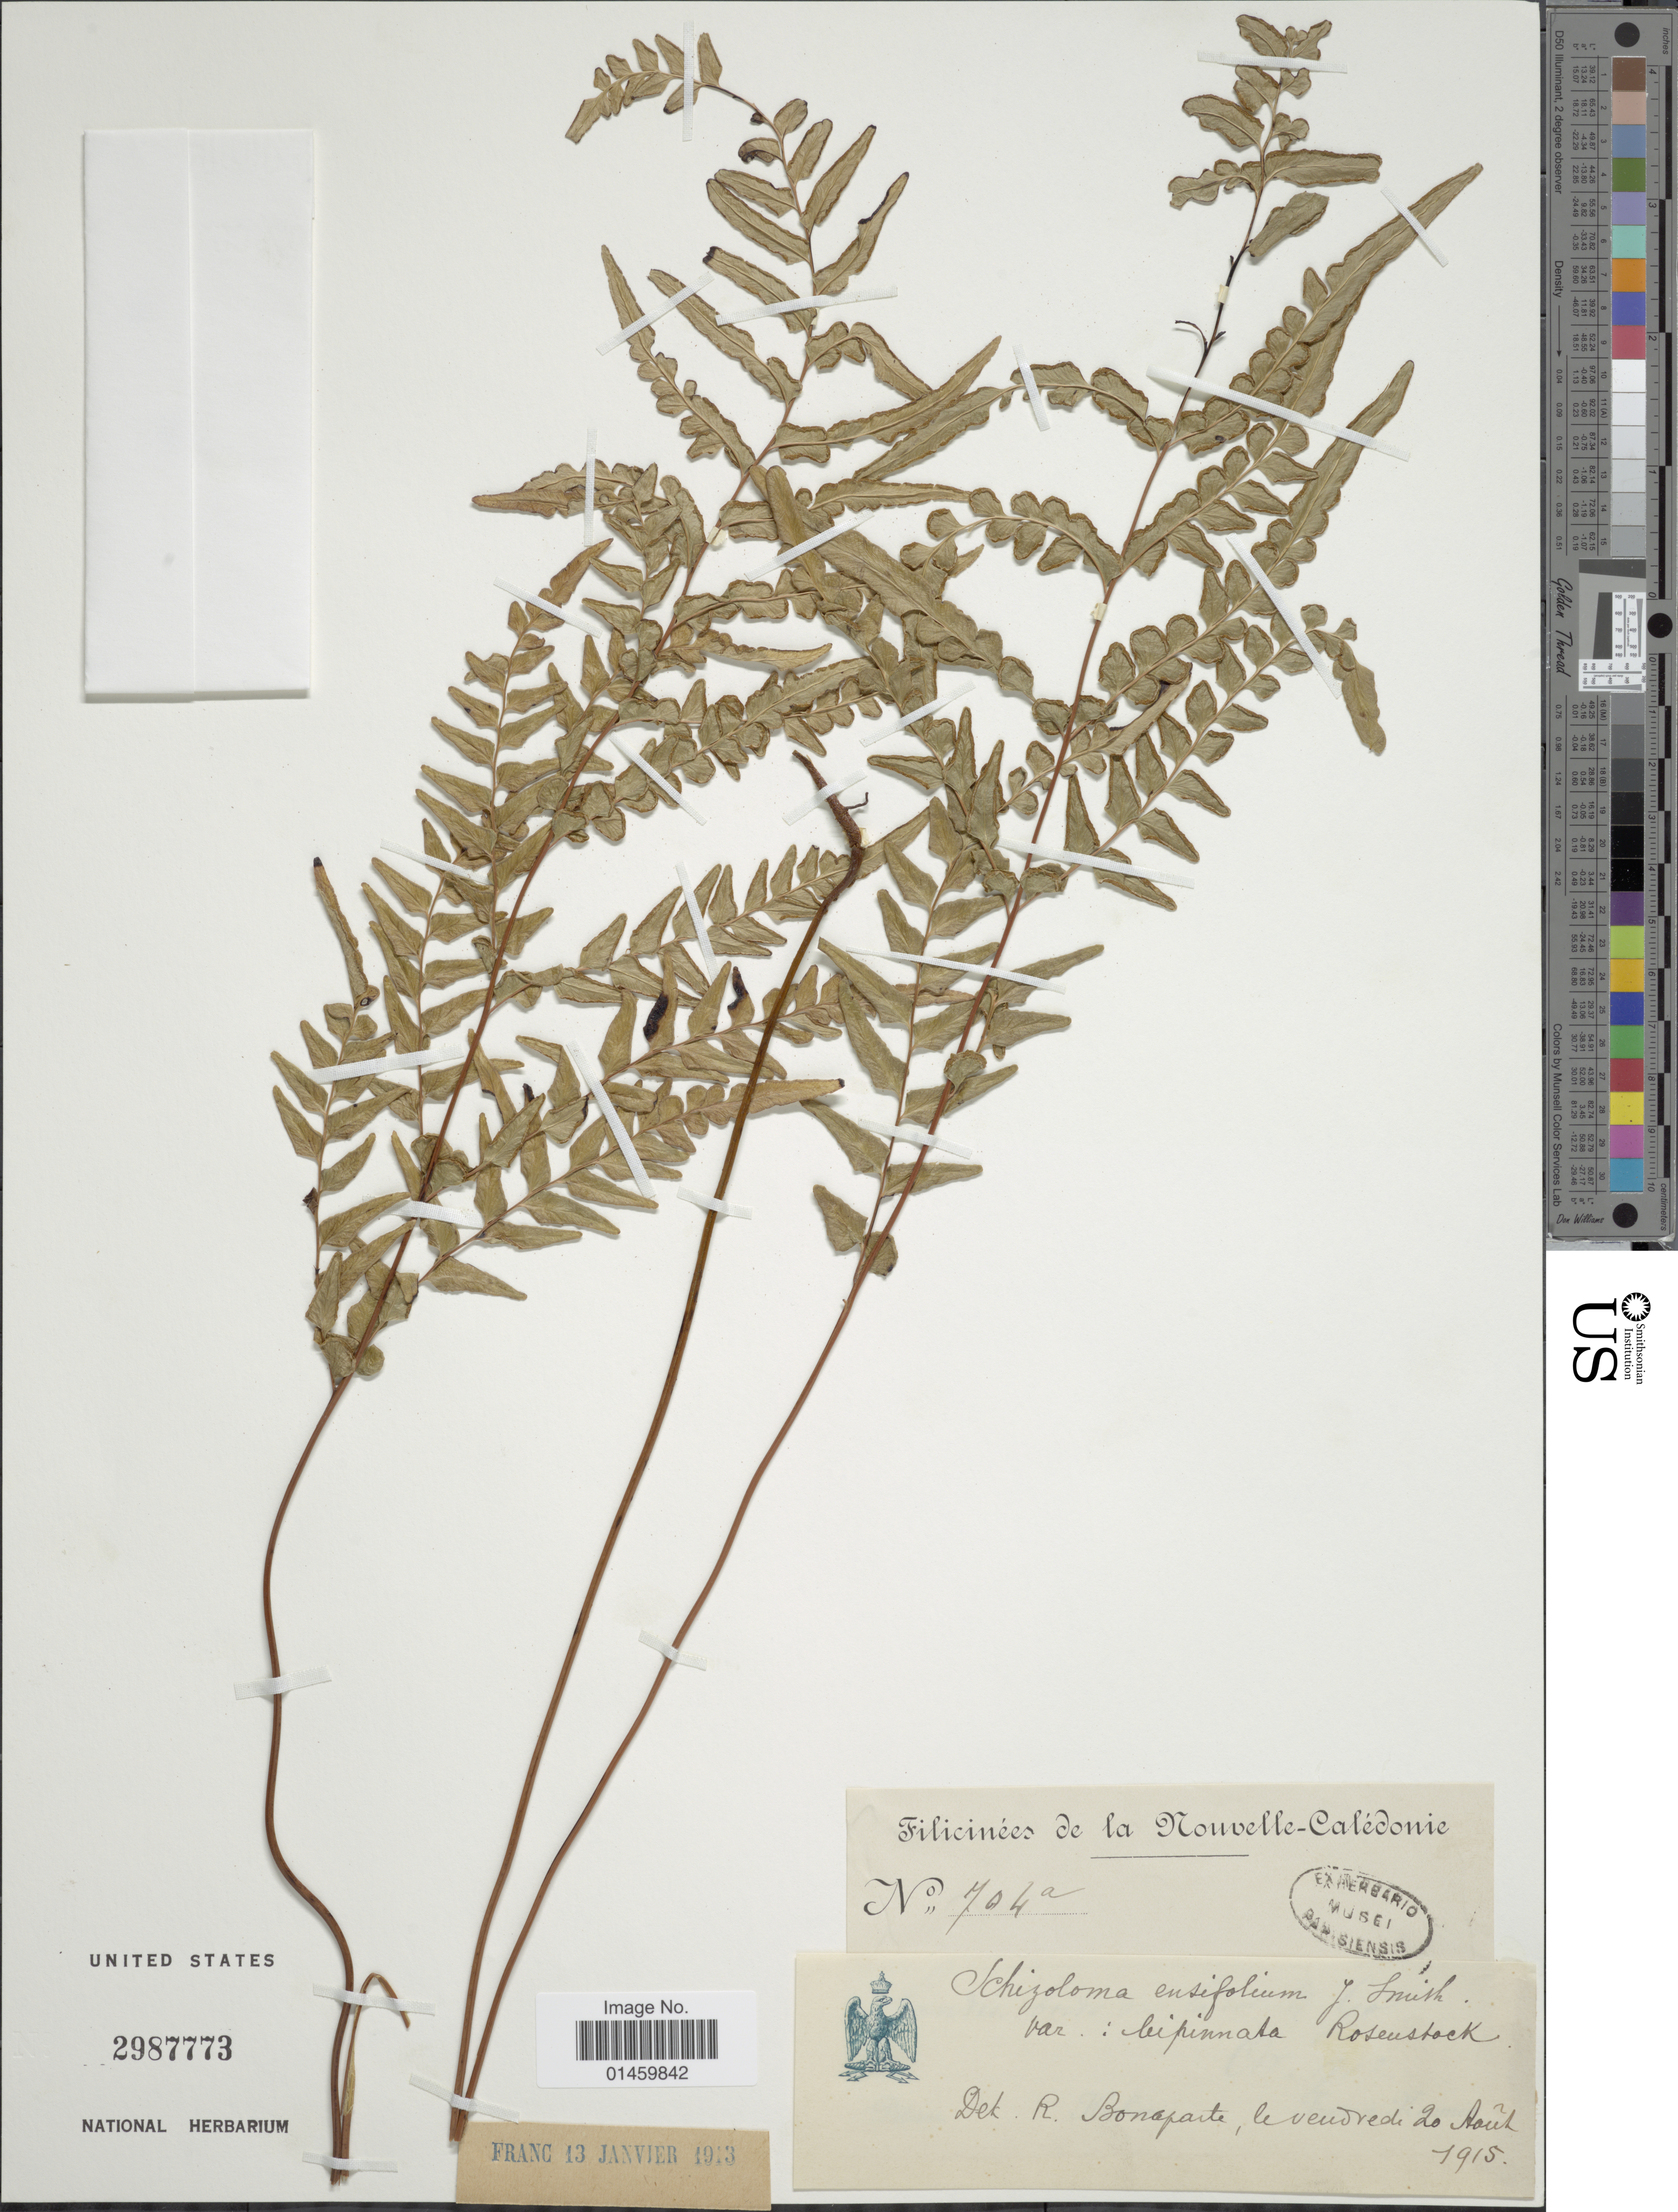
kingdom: Plantae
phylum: Tracheophyta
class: Polypodiopsida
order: Polypodiales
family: Lindsaeaceae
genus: Lindsaea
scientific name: Lindsaea ensifolia subsp. ensifolia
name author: Sw.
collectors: Franc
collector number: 704a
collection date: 1913-01-13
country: New Caledonia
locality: Filicinees de la Nouvelle-Caledonie.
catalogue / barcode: US 2987773